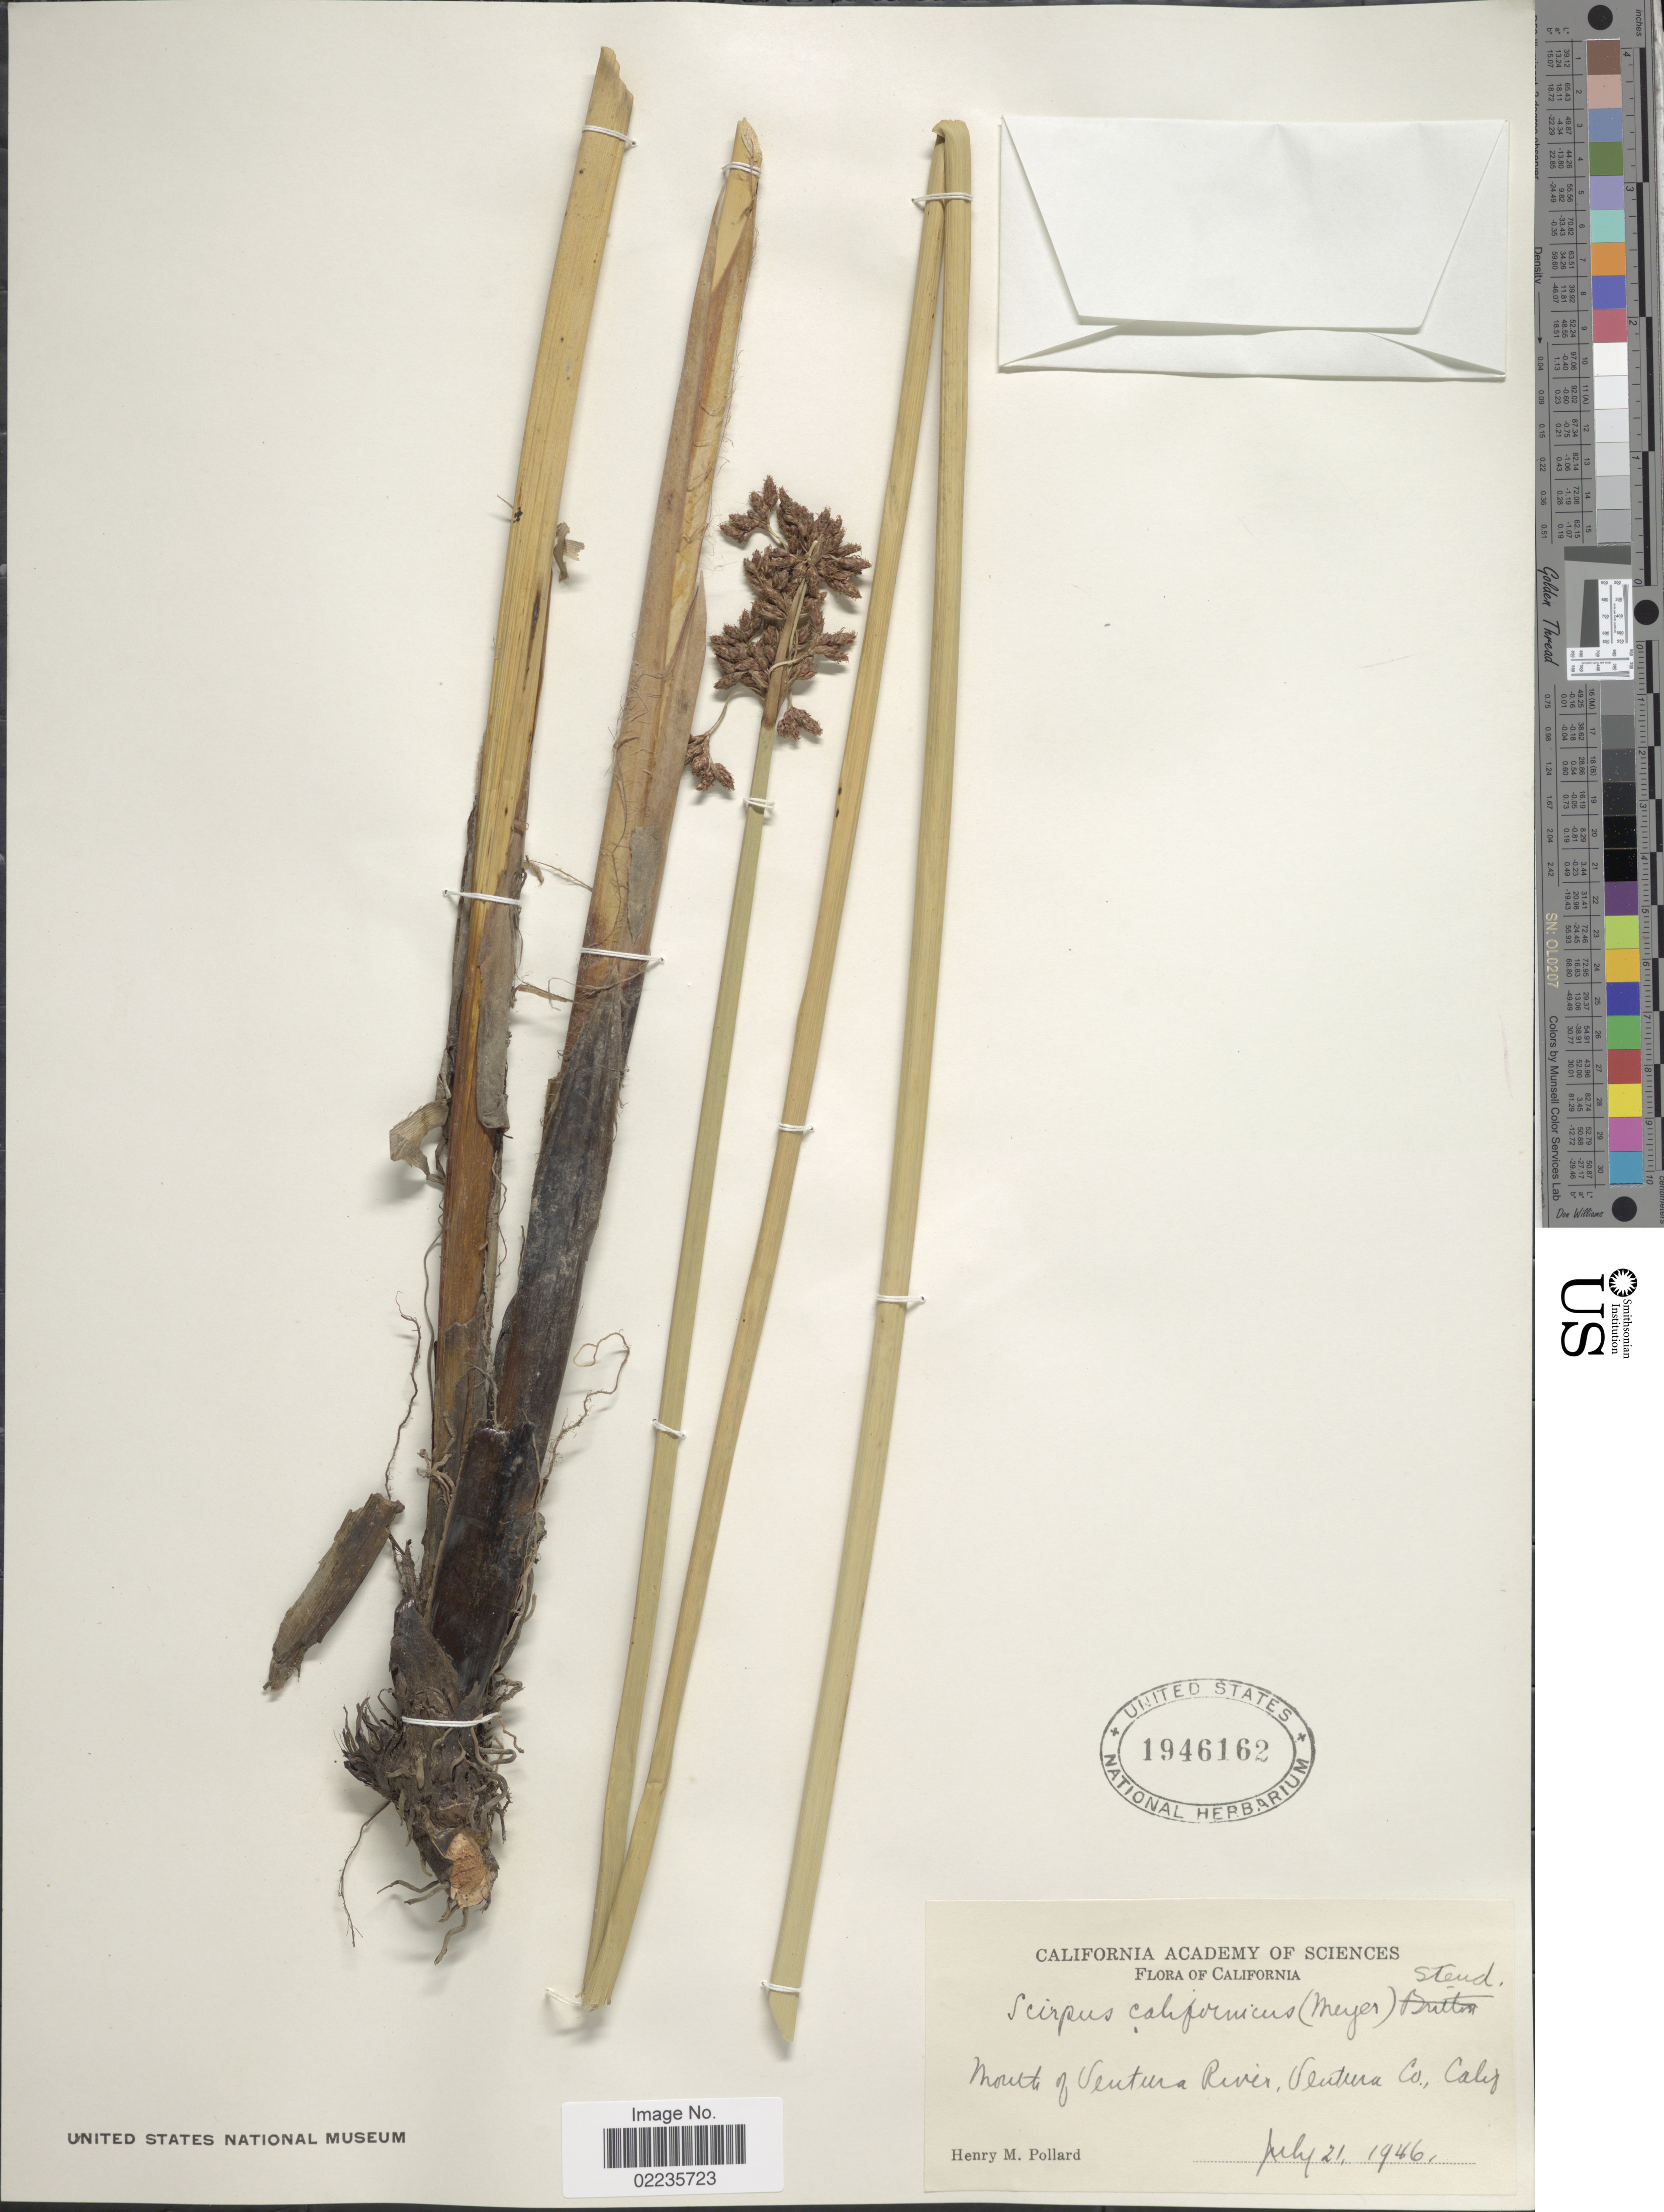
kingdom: Plantae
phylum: Tracheophyta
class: Liliopsida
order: Poales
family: Cyperaceae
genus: Schoenoplectus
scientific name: Schoenoplectus californicus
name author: (C.A. Mey.) Soják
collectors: H. M. Pollard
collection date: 1946-07-21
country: United States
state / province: California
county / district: Ventura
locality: Mouth of Ventura River, Ventura Co.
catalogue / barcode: US 1946162